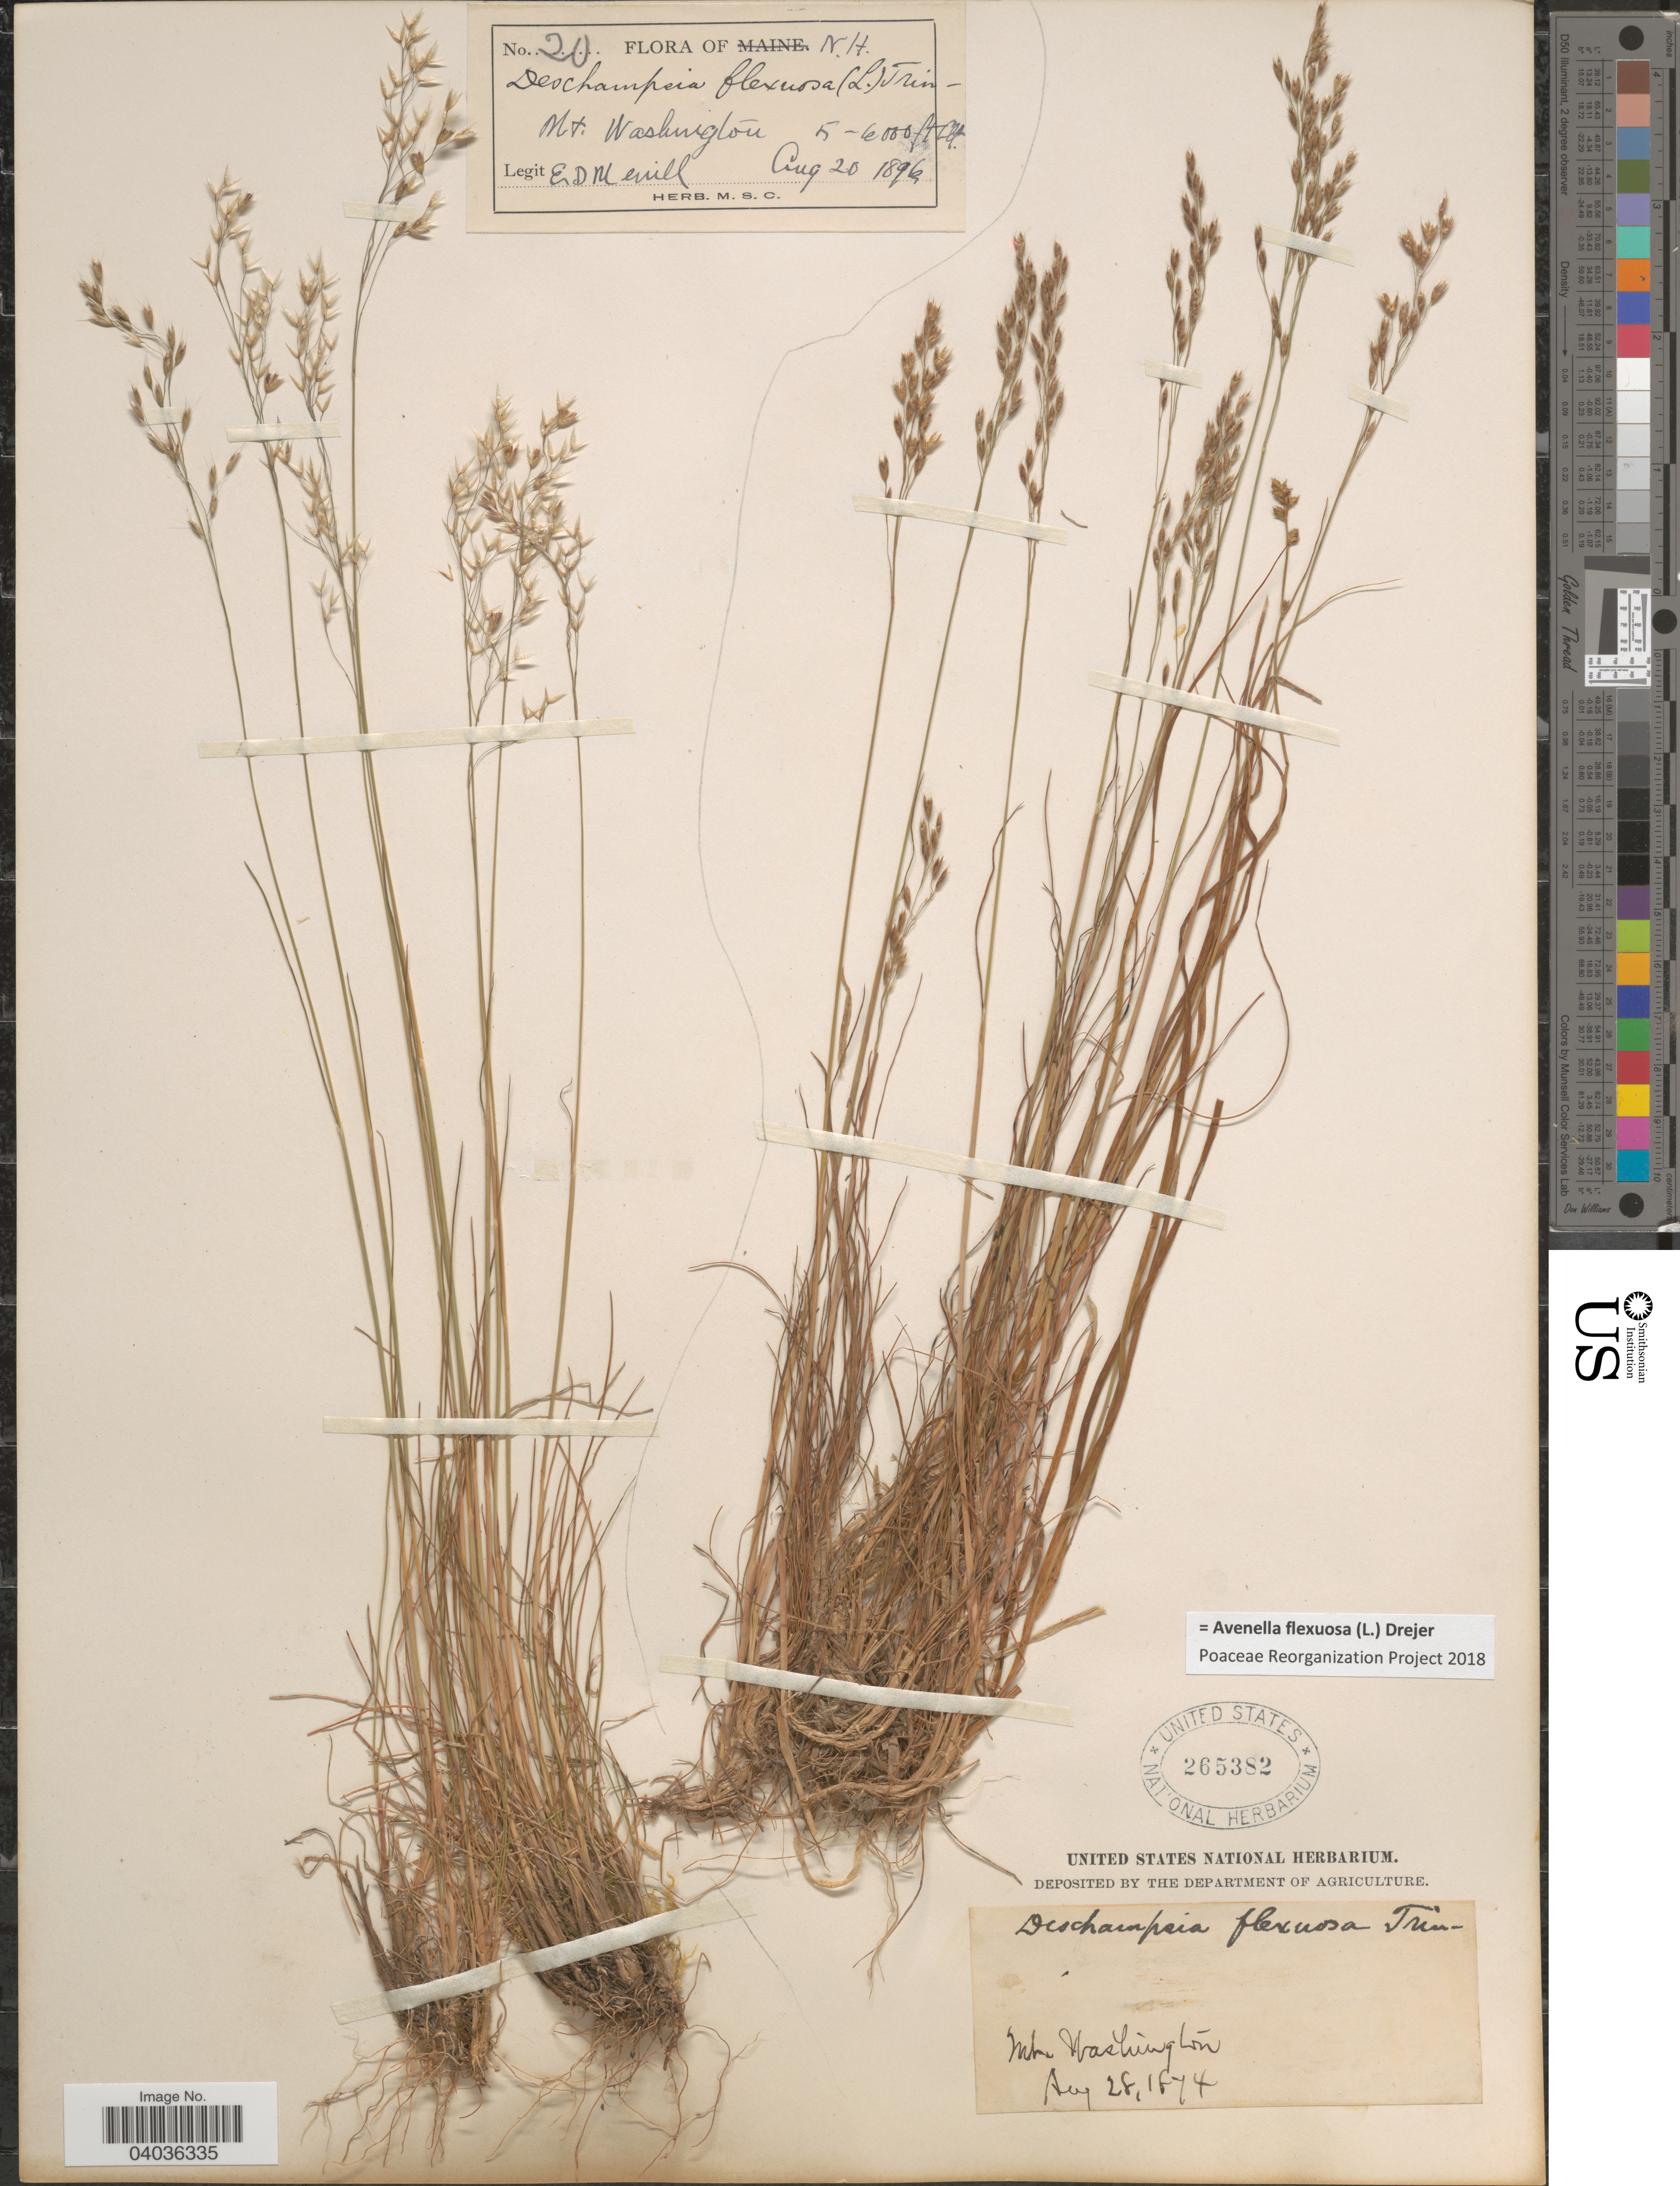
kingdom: Plantae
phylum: Tracheophyta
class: Liliopsida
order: Poales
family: Poaceae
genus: Avenella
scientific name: Avenella flexuosa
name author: (L.) Drejer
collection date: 1874-08-28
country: United States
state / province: New Hampshire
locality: Mt. Washington.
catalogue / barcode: US 265382